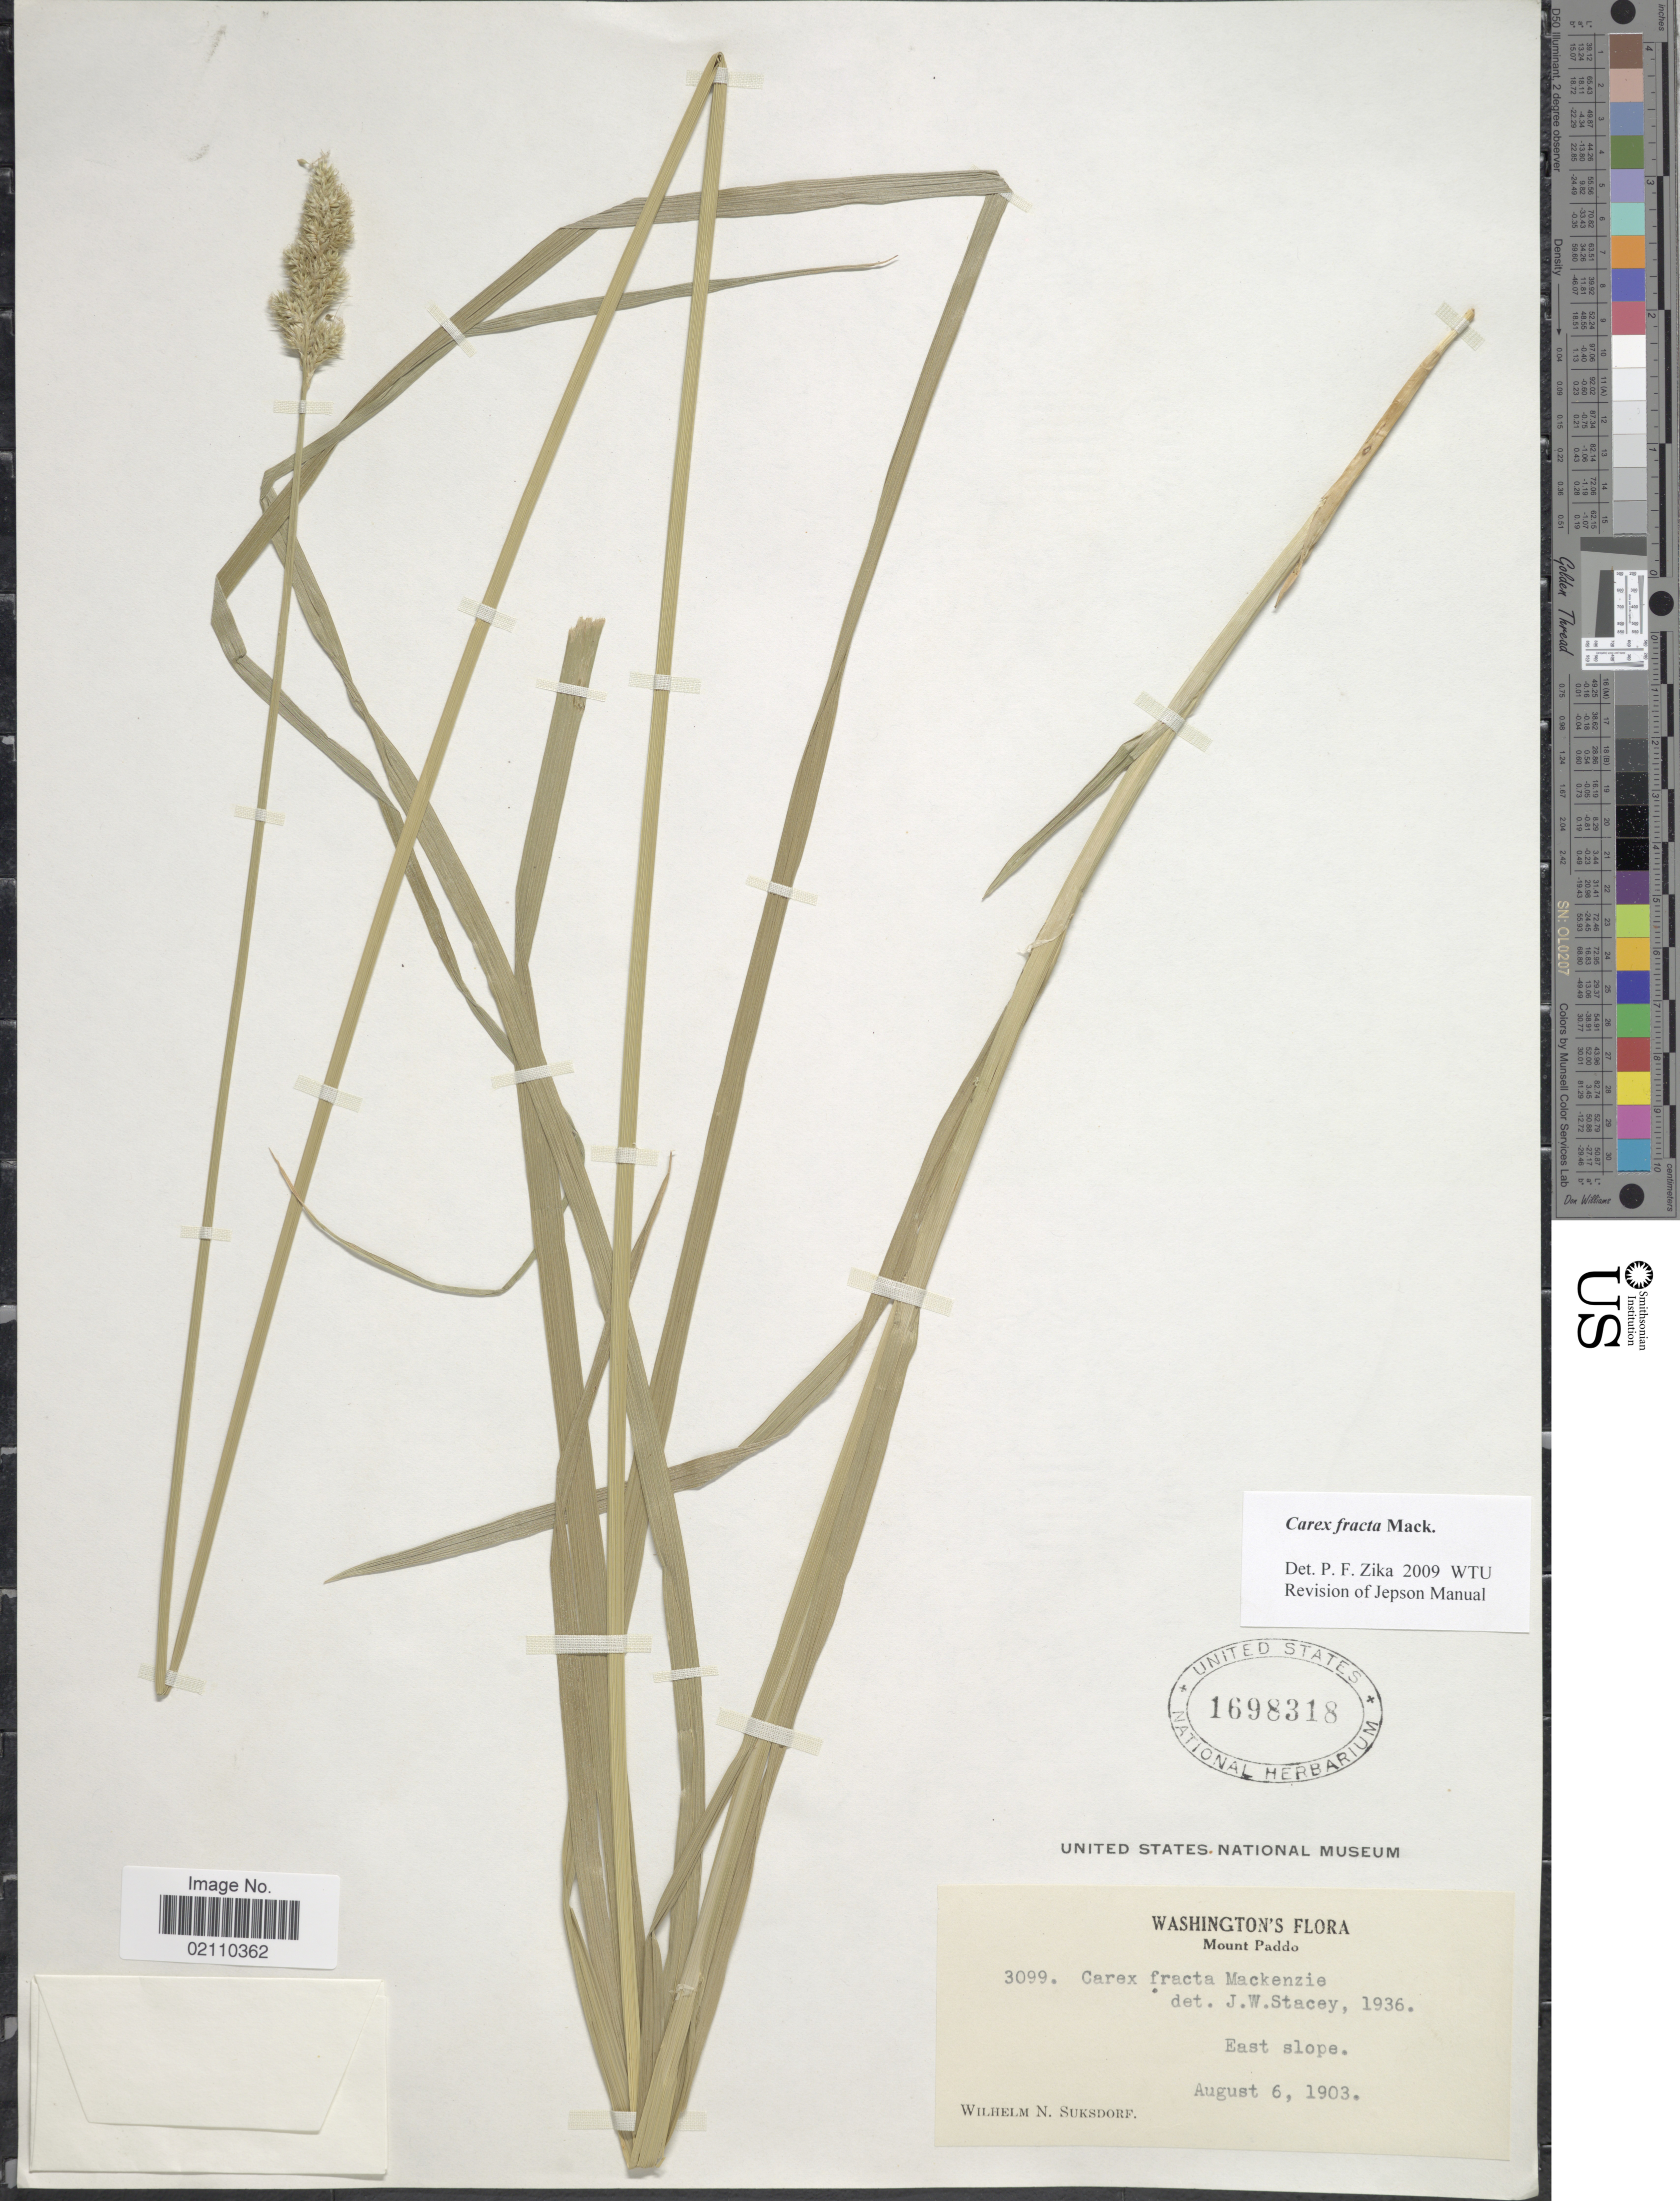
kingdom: Plantae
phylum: Tracheophyta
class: Liliopsida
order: Poales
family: Cyperaceae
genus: Carex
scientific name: Carex fracta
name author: Mack.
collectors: W. N. Suksdorf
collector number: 3099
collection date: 1903-08-06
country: United States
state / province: Washington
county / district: Skamania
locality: Mount Paddo, East slope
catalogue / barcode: US 1698318